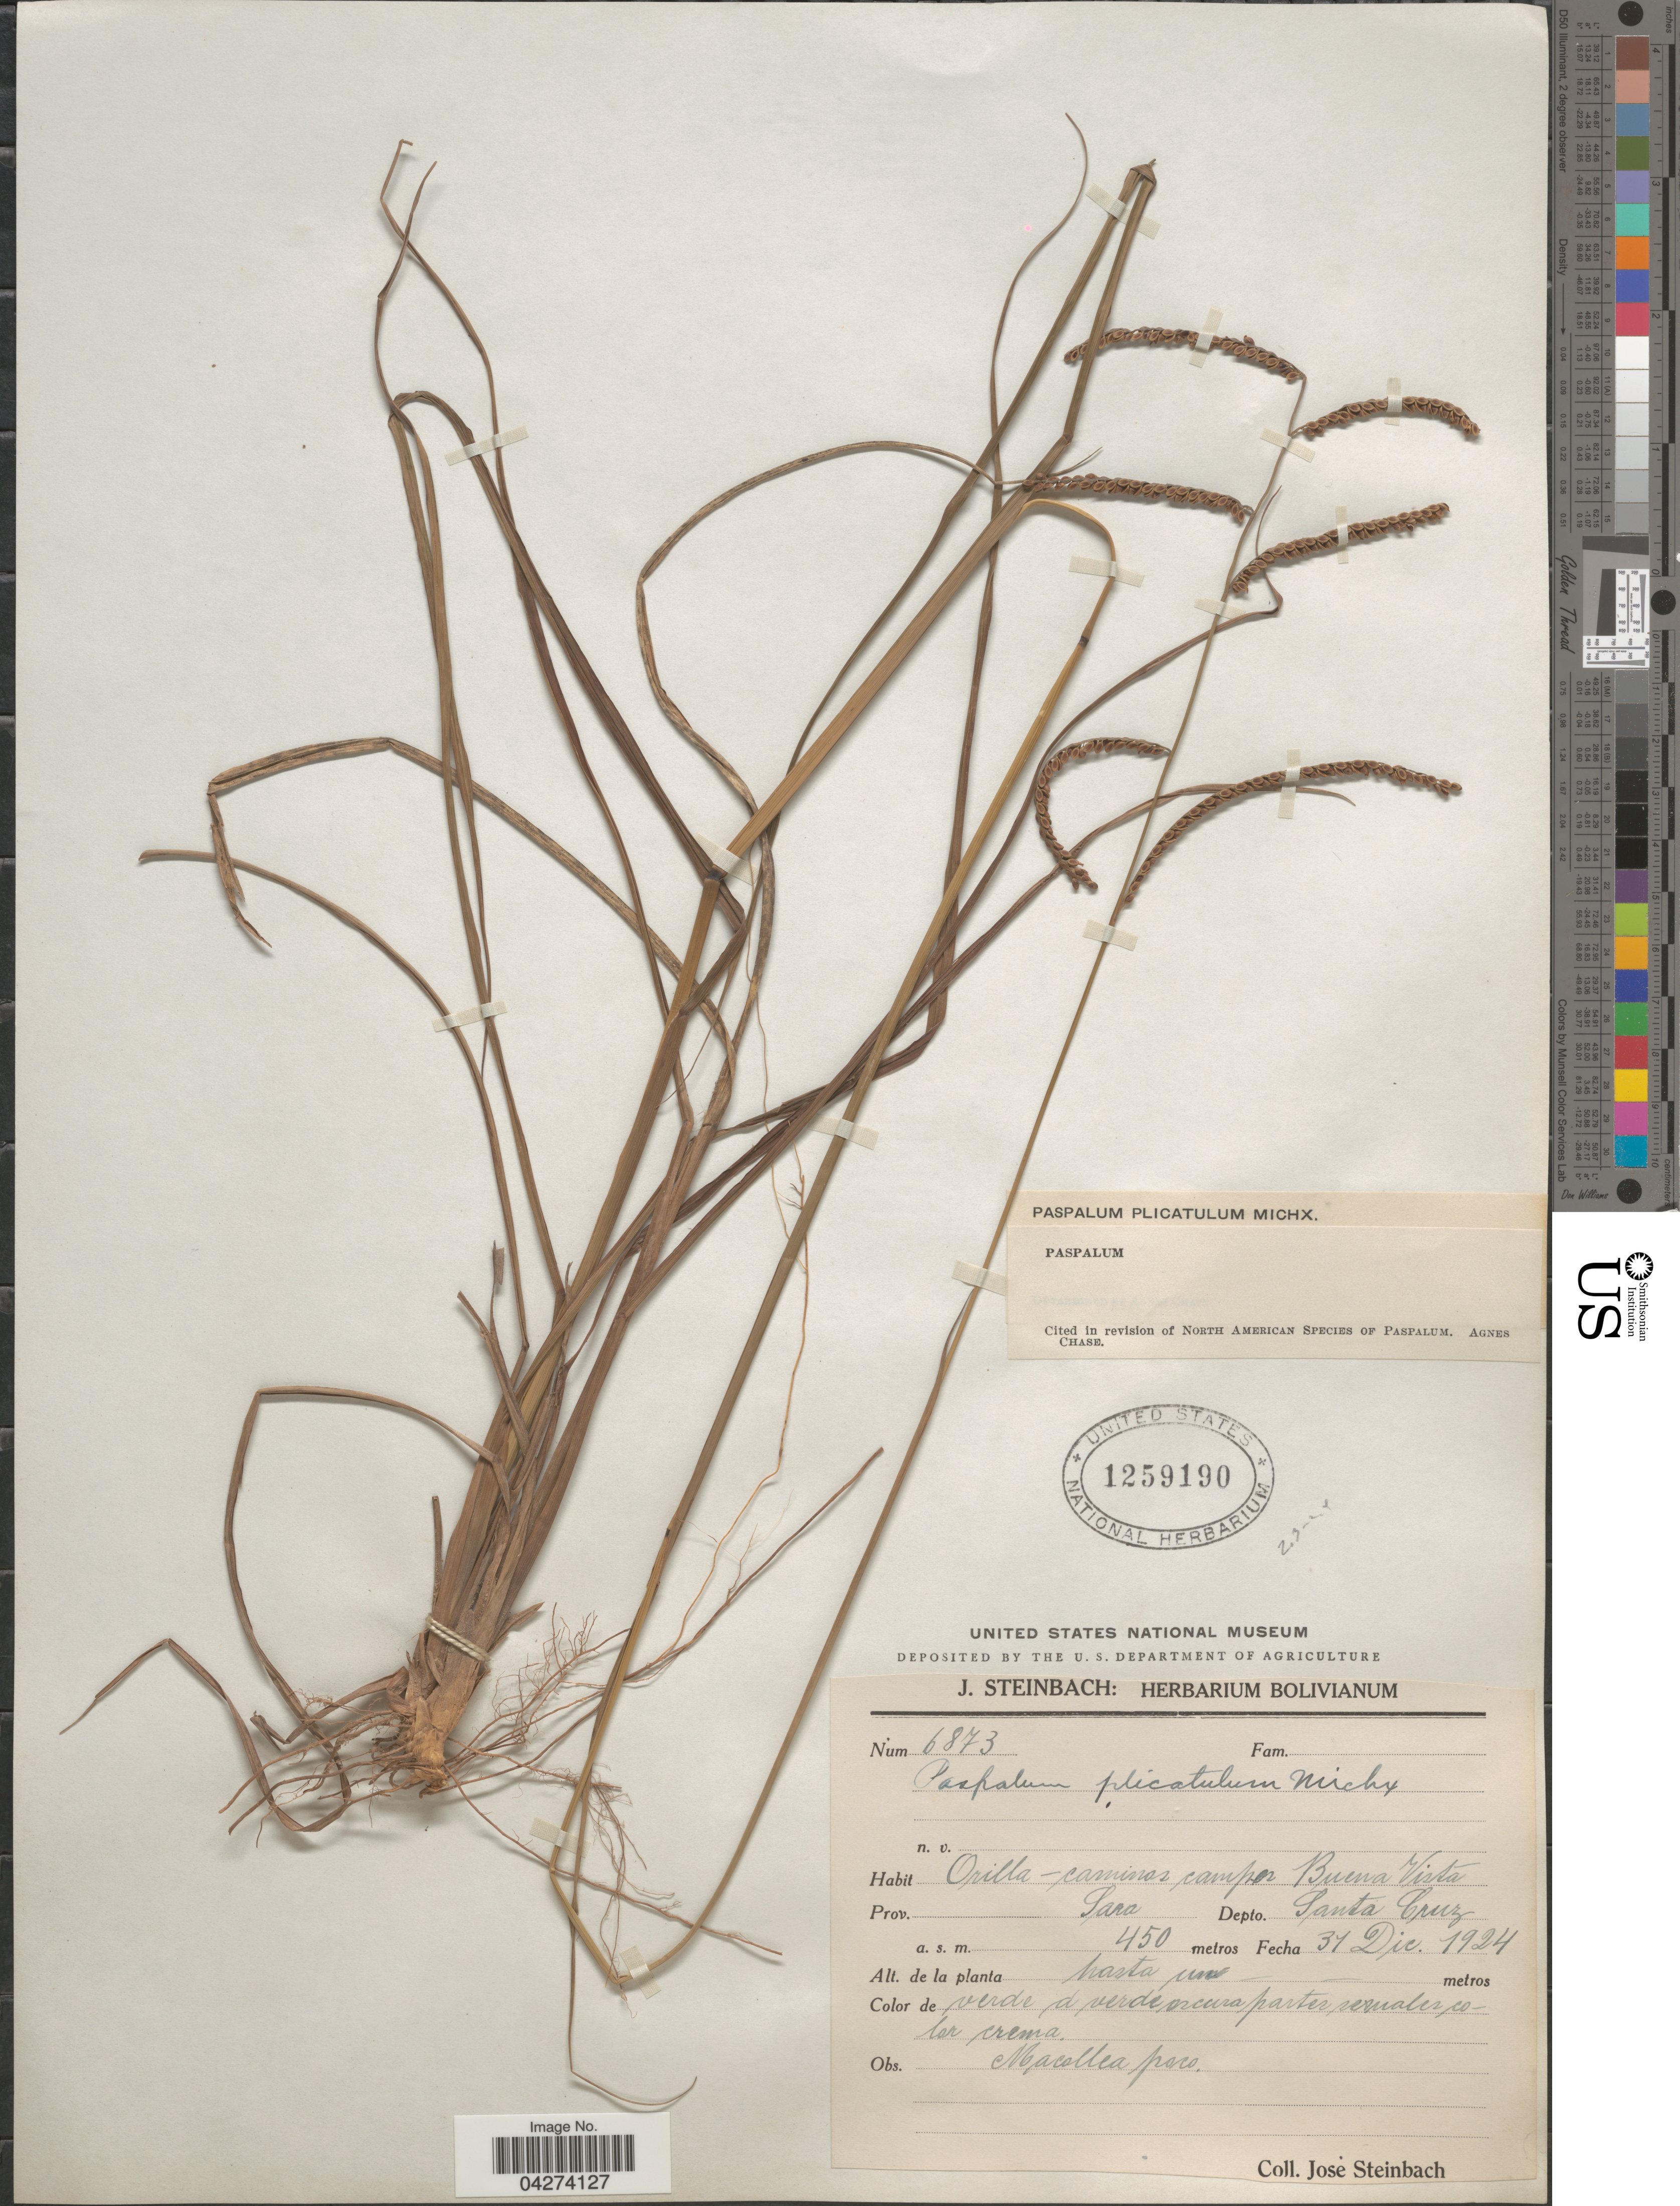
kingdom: Plantae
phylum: Tracheophyta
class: Liliopsida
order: Poales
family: Poaceae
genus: Paspalum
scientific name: Paspalum plicatulum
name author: Michx.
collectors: J. Steinbach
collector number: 6873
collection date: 1924-12-31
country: Bolivia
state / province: Santa Cruz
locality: Orilla - caminas campos Buena Vista. Prov. Sara. Depto. Santa Cruz.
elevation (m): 450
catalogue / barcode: US 1259190